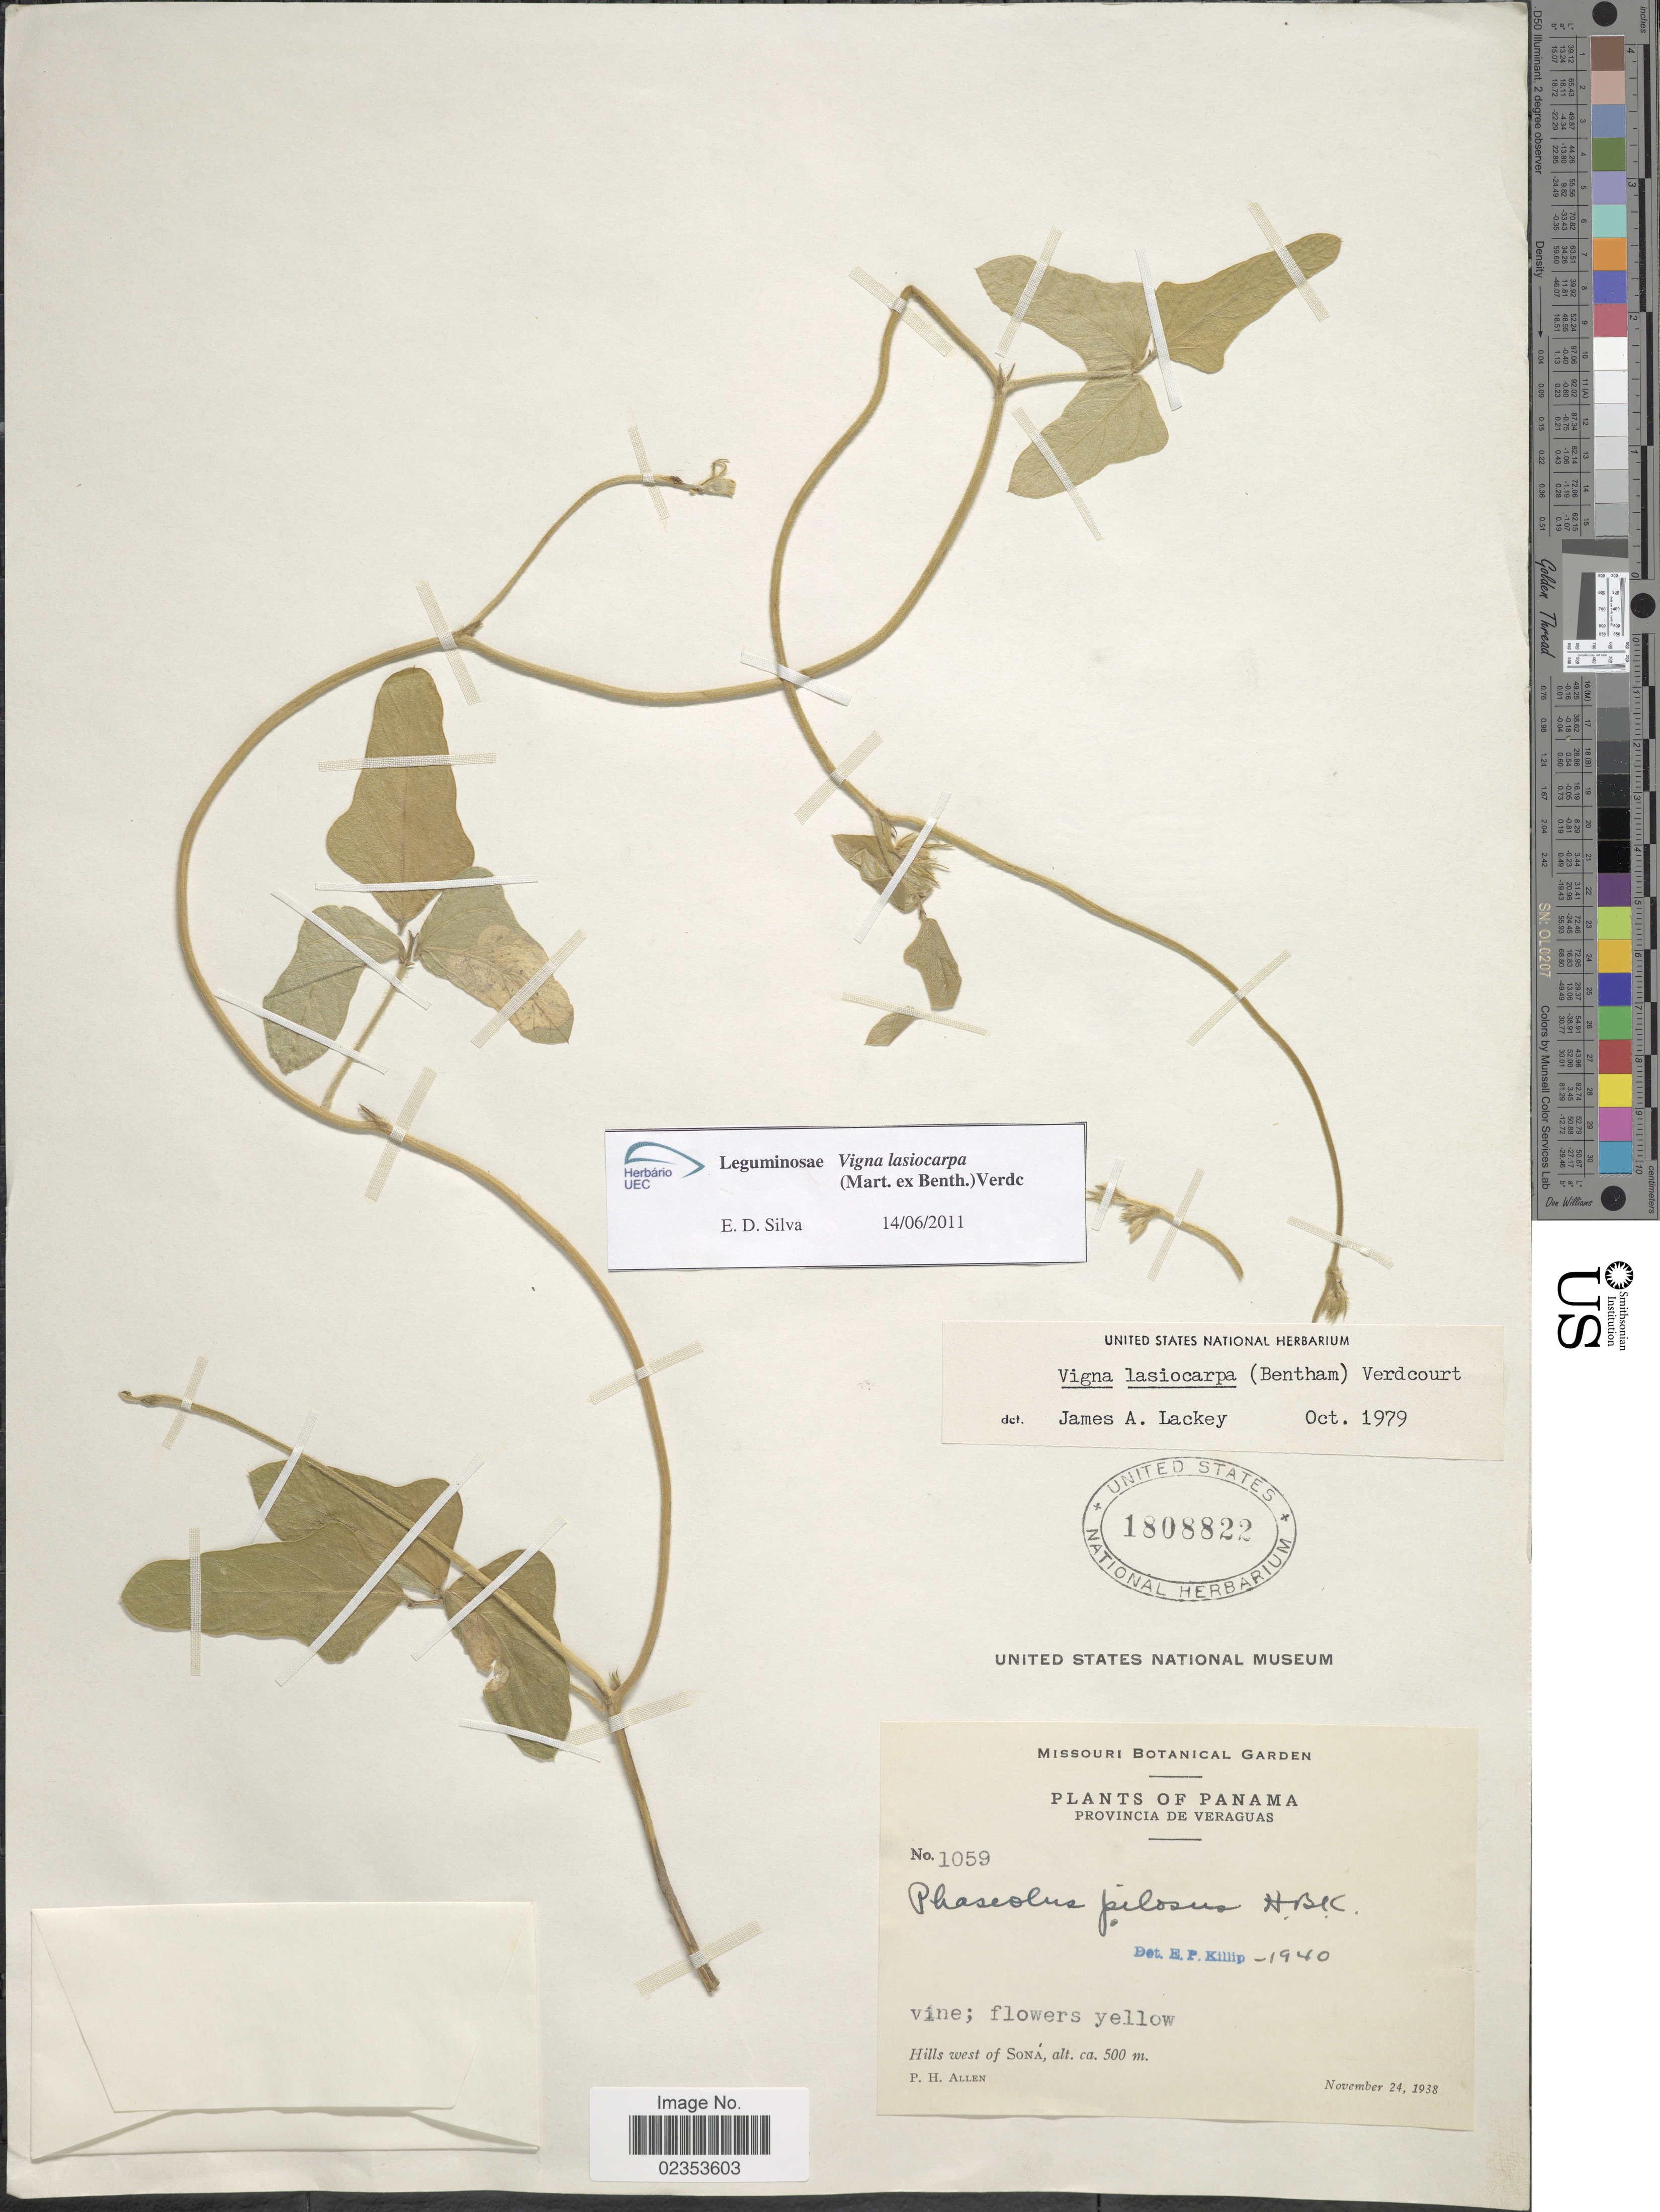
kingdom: Plantae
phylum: Tracheophyta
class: Magnoliopsida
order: Fabales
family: Fabaceae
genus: Vigna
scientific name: Vigna lasiocarpa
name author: (Benth.) Verdc.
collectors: P. H. Allen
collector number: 1059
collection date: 1938-11-24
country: Panama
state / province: Veraguas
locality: Provincia de Veraguas. Hills west of Sona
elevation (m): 500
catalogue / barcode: US 1808822